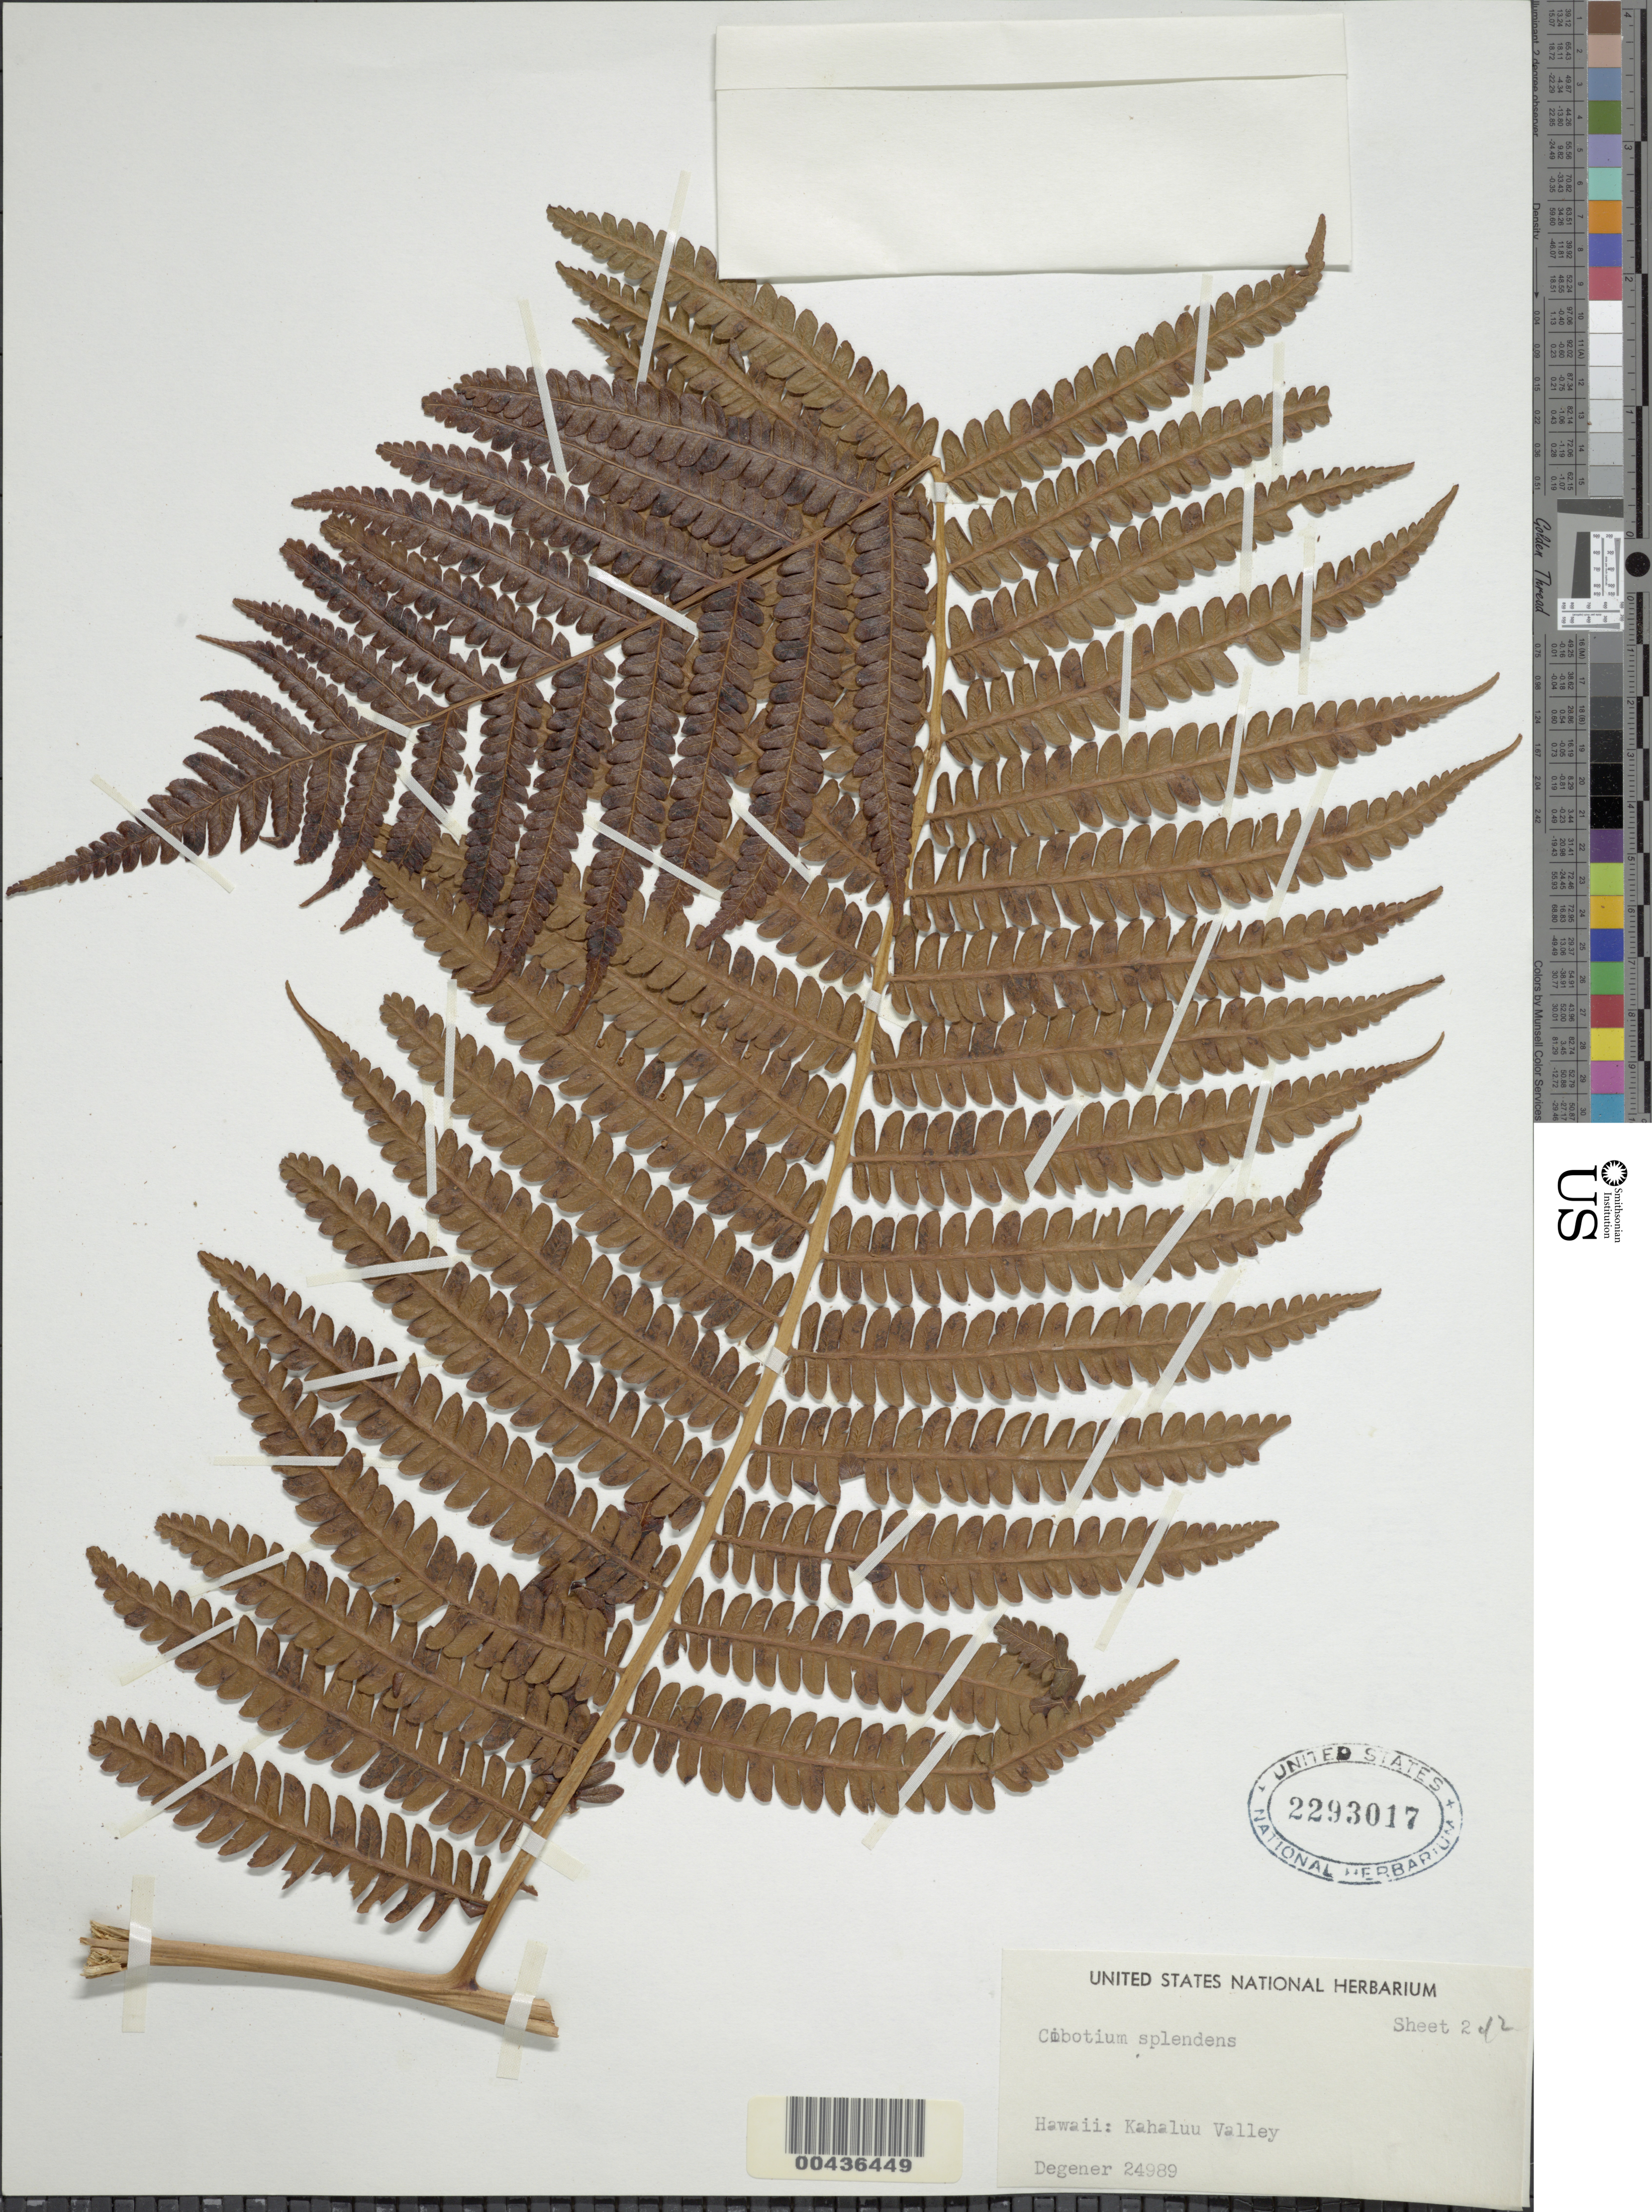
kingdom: Plantae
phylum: Tracheophyta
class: Polypodiopsida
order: Cyatheales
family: Cibotiaceae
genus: Cibotium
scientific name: Cibotium chamissoi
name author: Kaulf.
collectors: O. Degener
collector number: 24989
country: United States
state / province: Hawaii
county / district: Hawaii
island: Hawaii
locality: Kahaluu Valley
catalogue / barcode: US 2293017